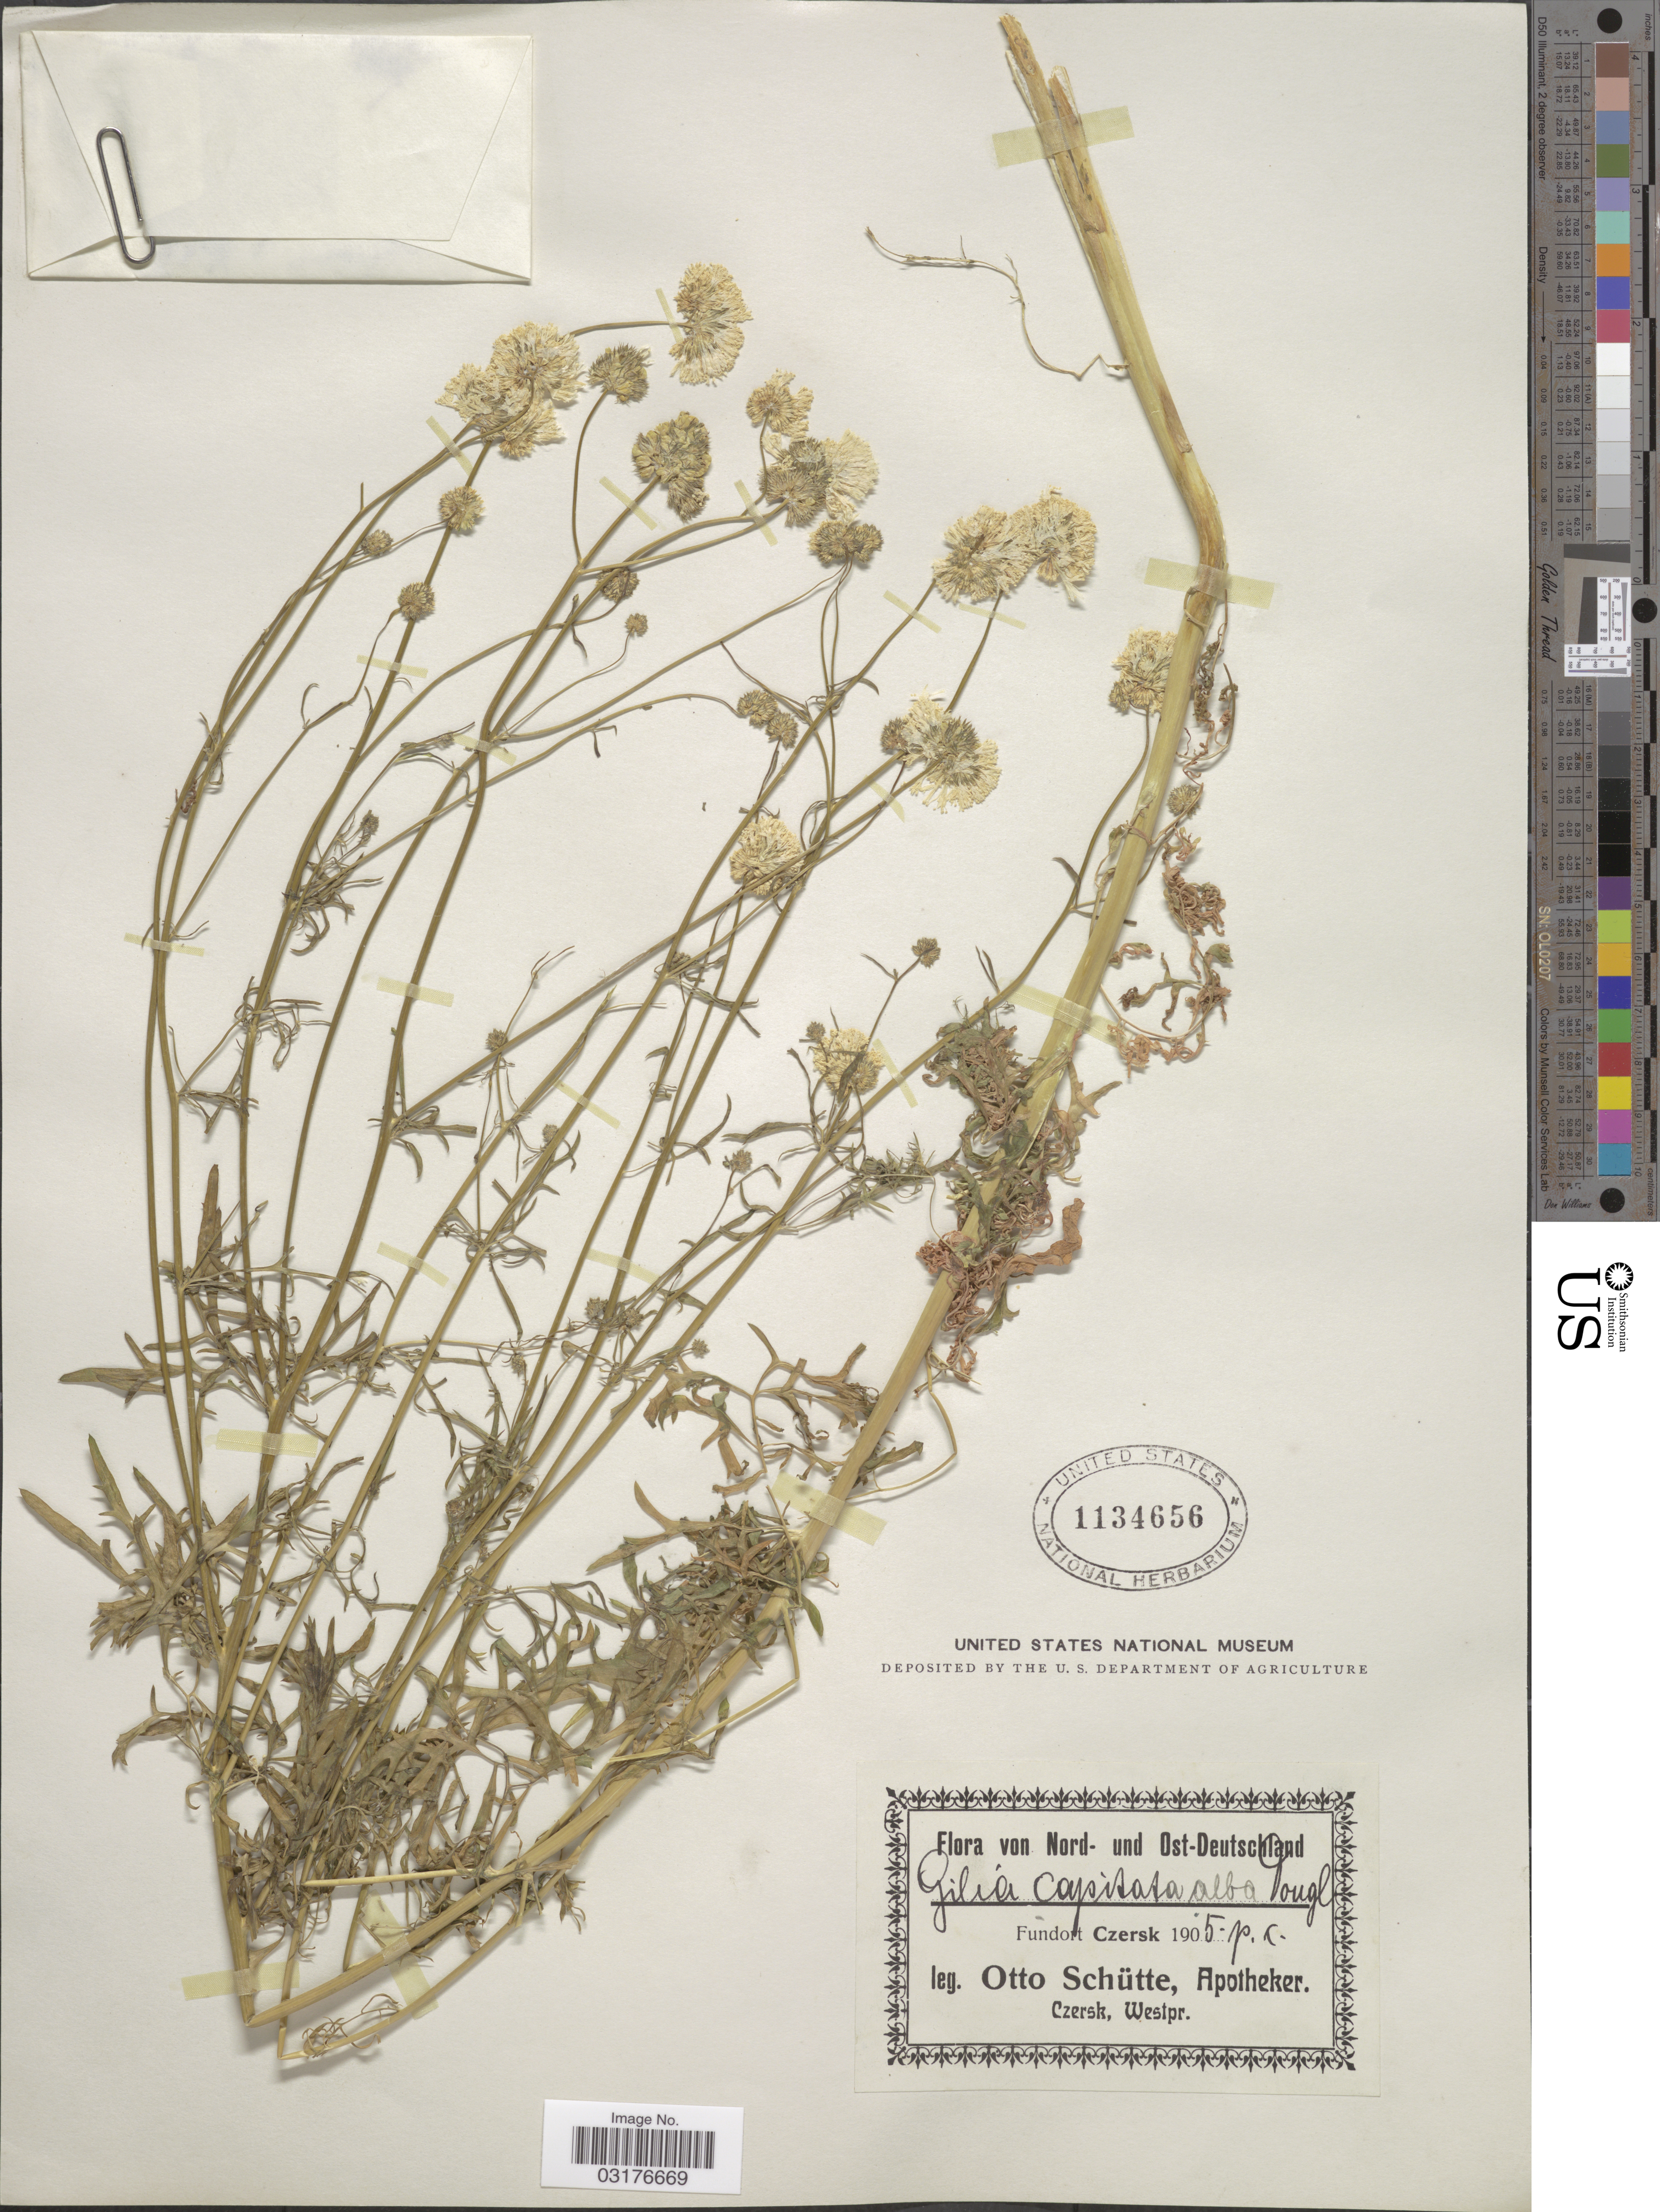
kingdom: Plantae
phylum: Tracheophyta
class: Magnoliopsida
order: Ericales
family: Polemoniaceae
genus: Gilia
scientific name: Gilia capitata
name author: Sims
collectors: O. Schütte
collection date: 1905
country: Germany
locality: Nord-und Ost-Deutschland. Fundort Czersk.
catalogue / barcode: US 1134656